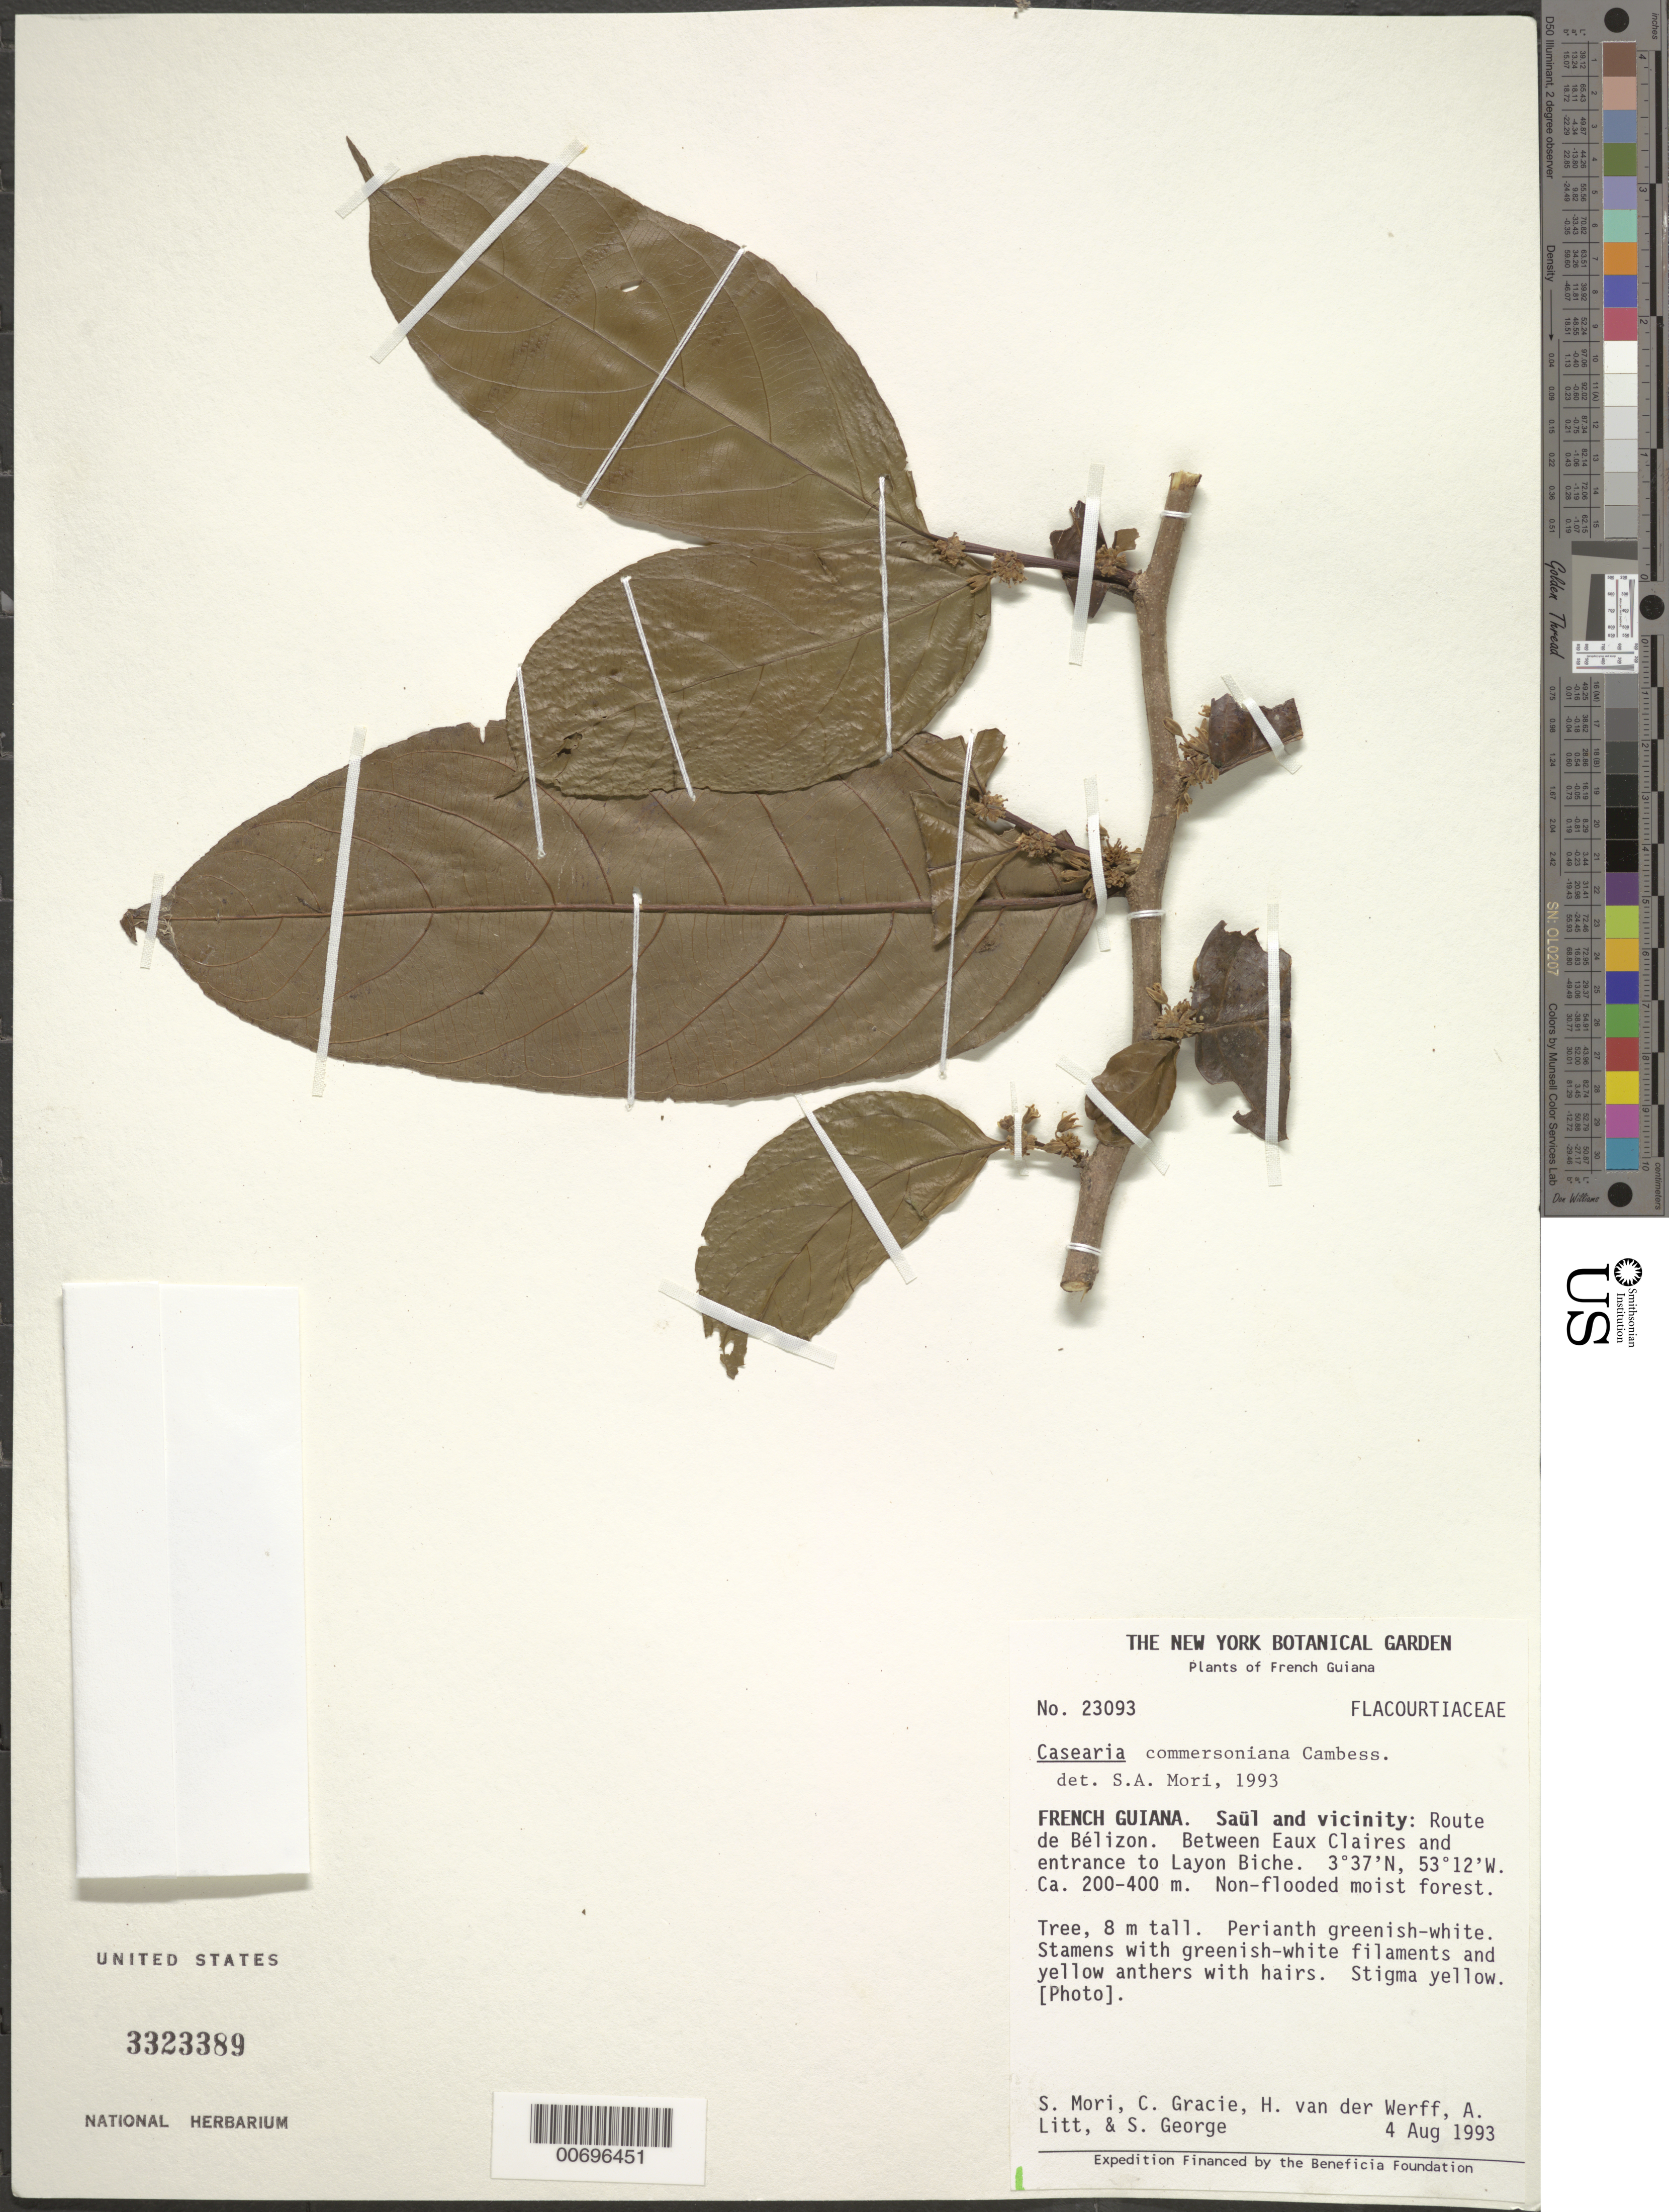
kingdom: Plantae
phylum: Tracheophyta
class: Magnoliopsida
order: Malpighiales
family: Salicaceae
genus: Piparea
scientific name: Piparea dentata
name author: Aubl.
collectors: S. Mori, C. A. Gracie, H. van der Werff, A. Litt & S. George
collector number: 23093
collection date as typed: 4-Aug-93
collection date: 1993-08-04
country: French Guiana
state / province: Saint-Laurent-du-Maroni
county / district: Saül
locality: Saül and vic., Route de Bélizon, between Eaux Claires and entrance to Layon Biche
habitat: Non-flooded moist forest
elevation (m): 200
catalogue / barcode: US 3323389